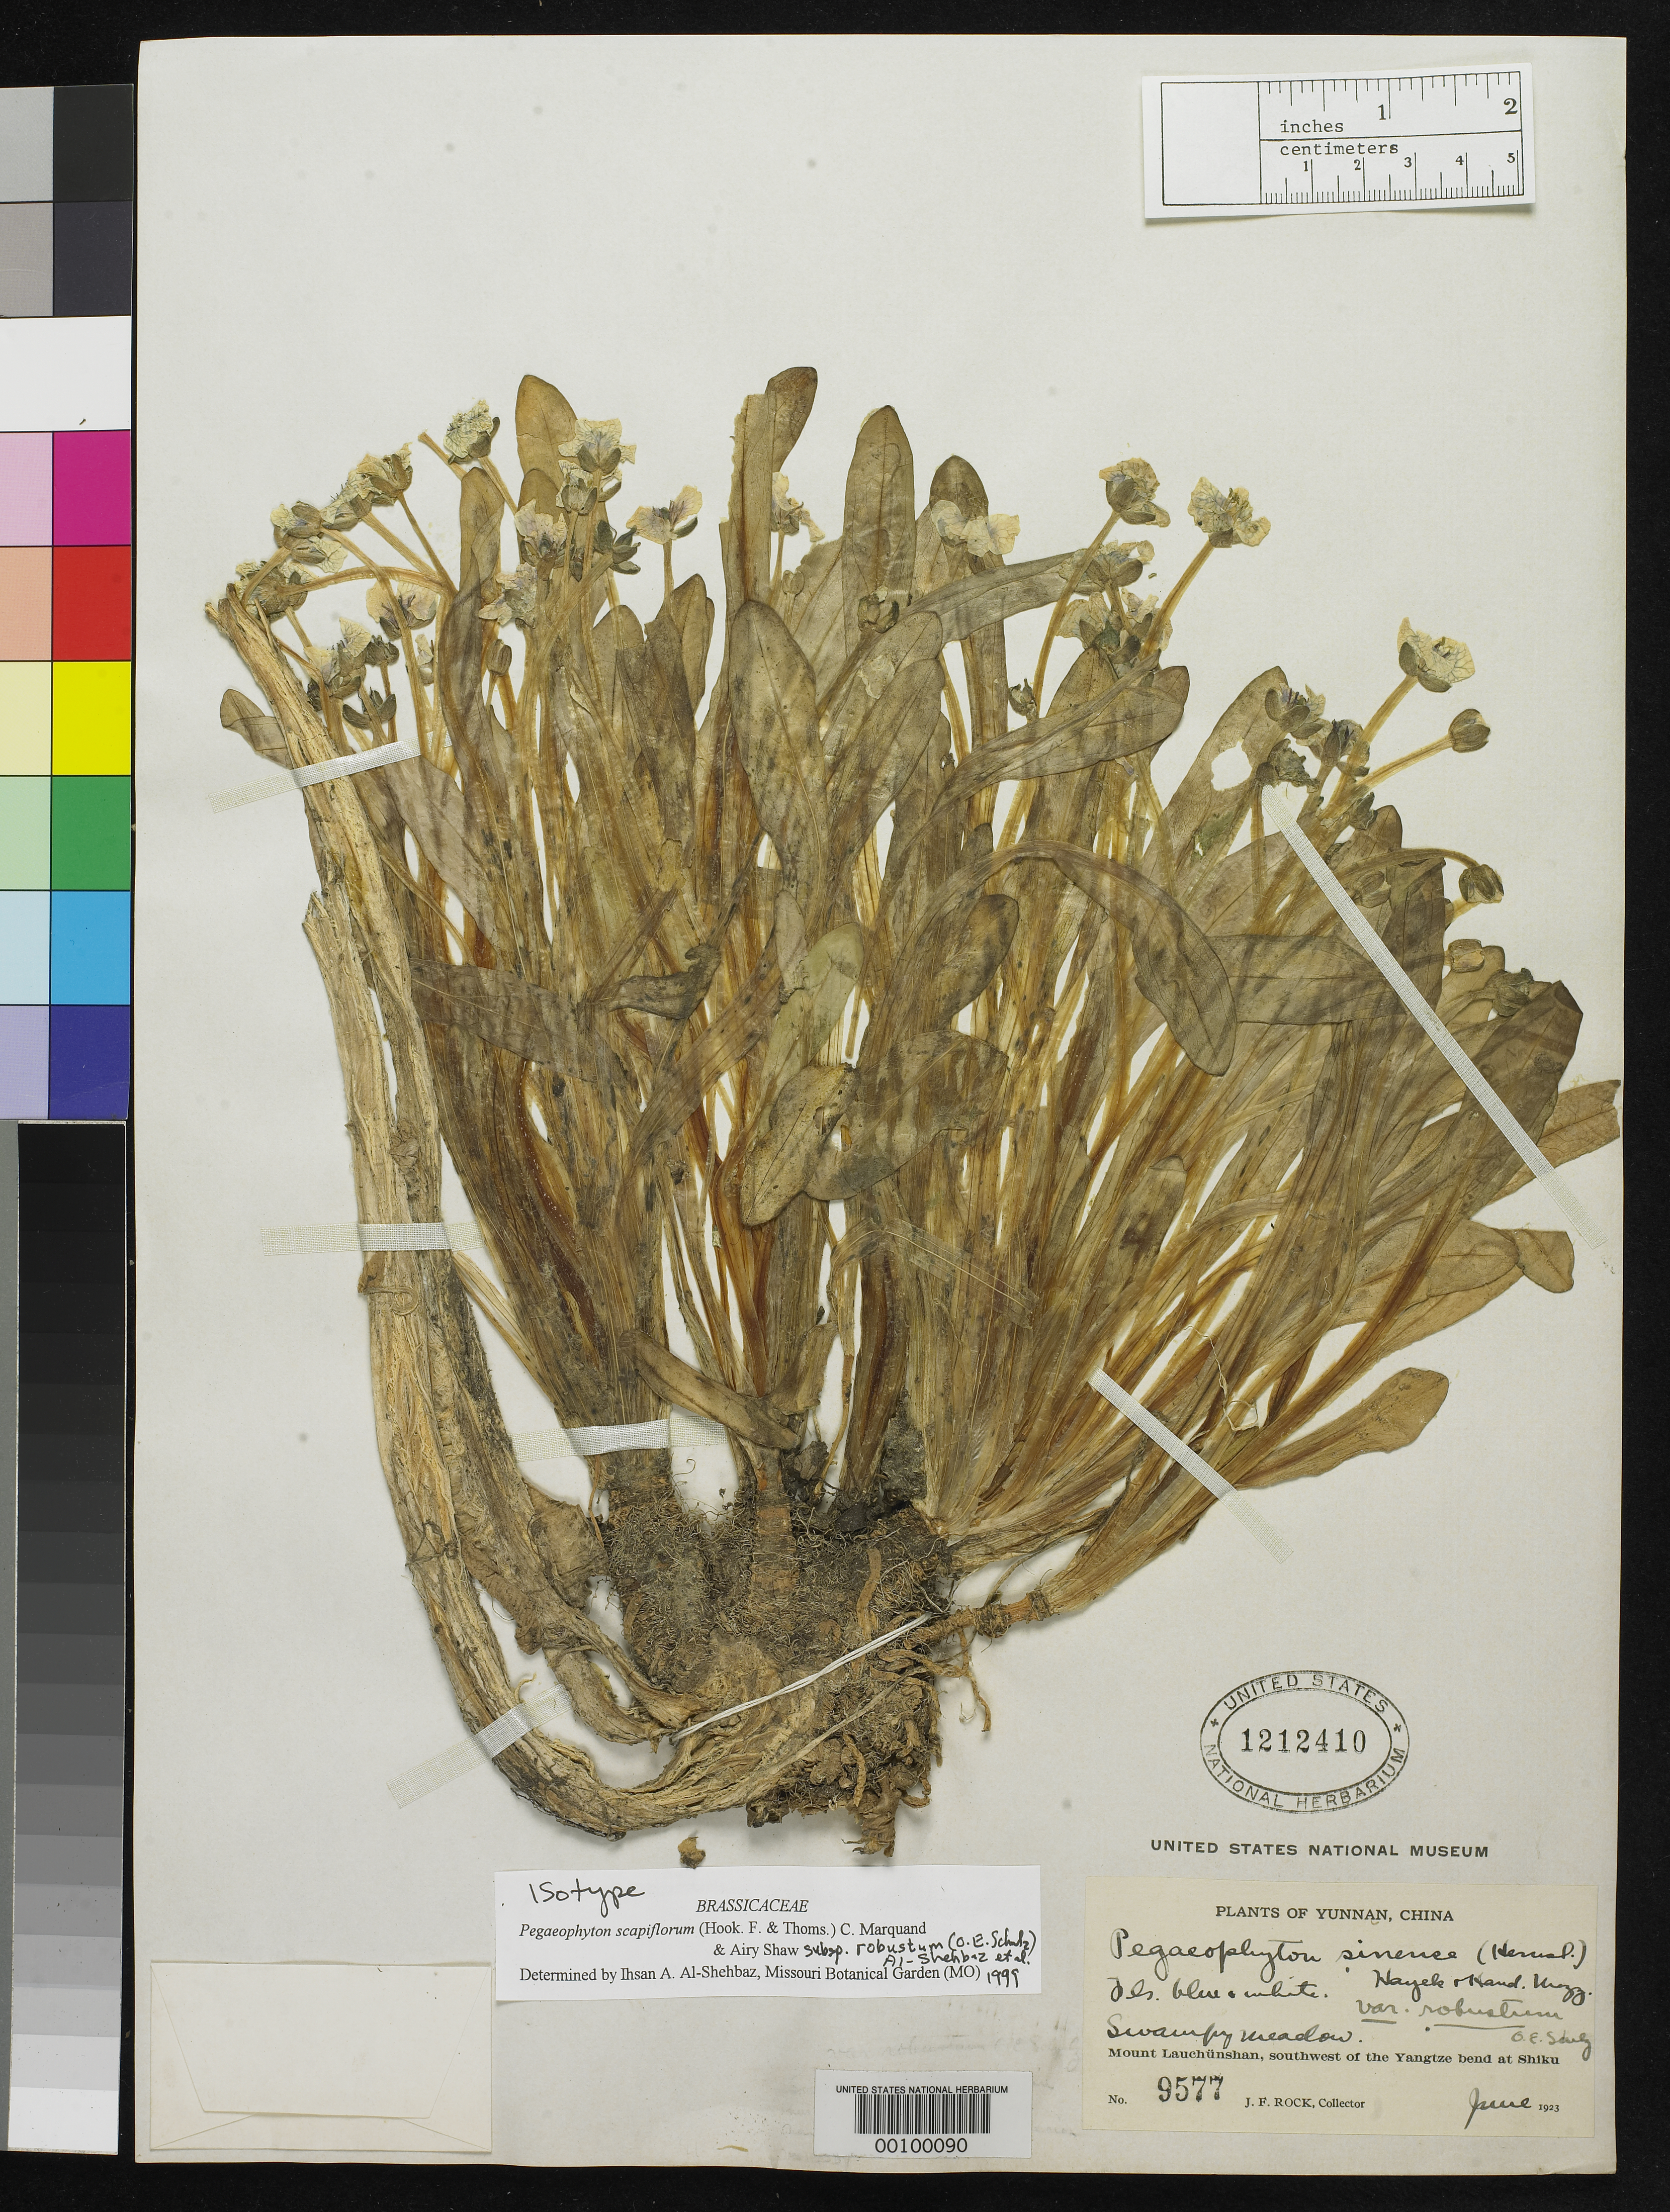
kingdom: Plantae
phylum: Tracheophyta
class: Magnoliopsida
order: Brassicales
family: Brassicaceae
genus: Pegaeophyton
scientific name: Pegaeophyton sinense var. robustum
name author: O.E. Schulz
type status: Isotype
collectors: J. F. Rock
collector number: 9577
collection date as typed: Jun 1923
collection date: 1923-06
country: China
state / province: Yunnan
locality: Mt. Lanuchunshan, southwest of Yangtze bend at Shiku.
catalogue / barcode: US 1212410